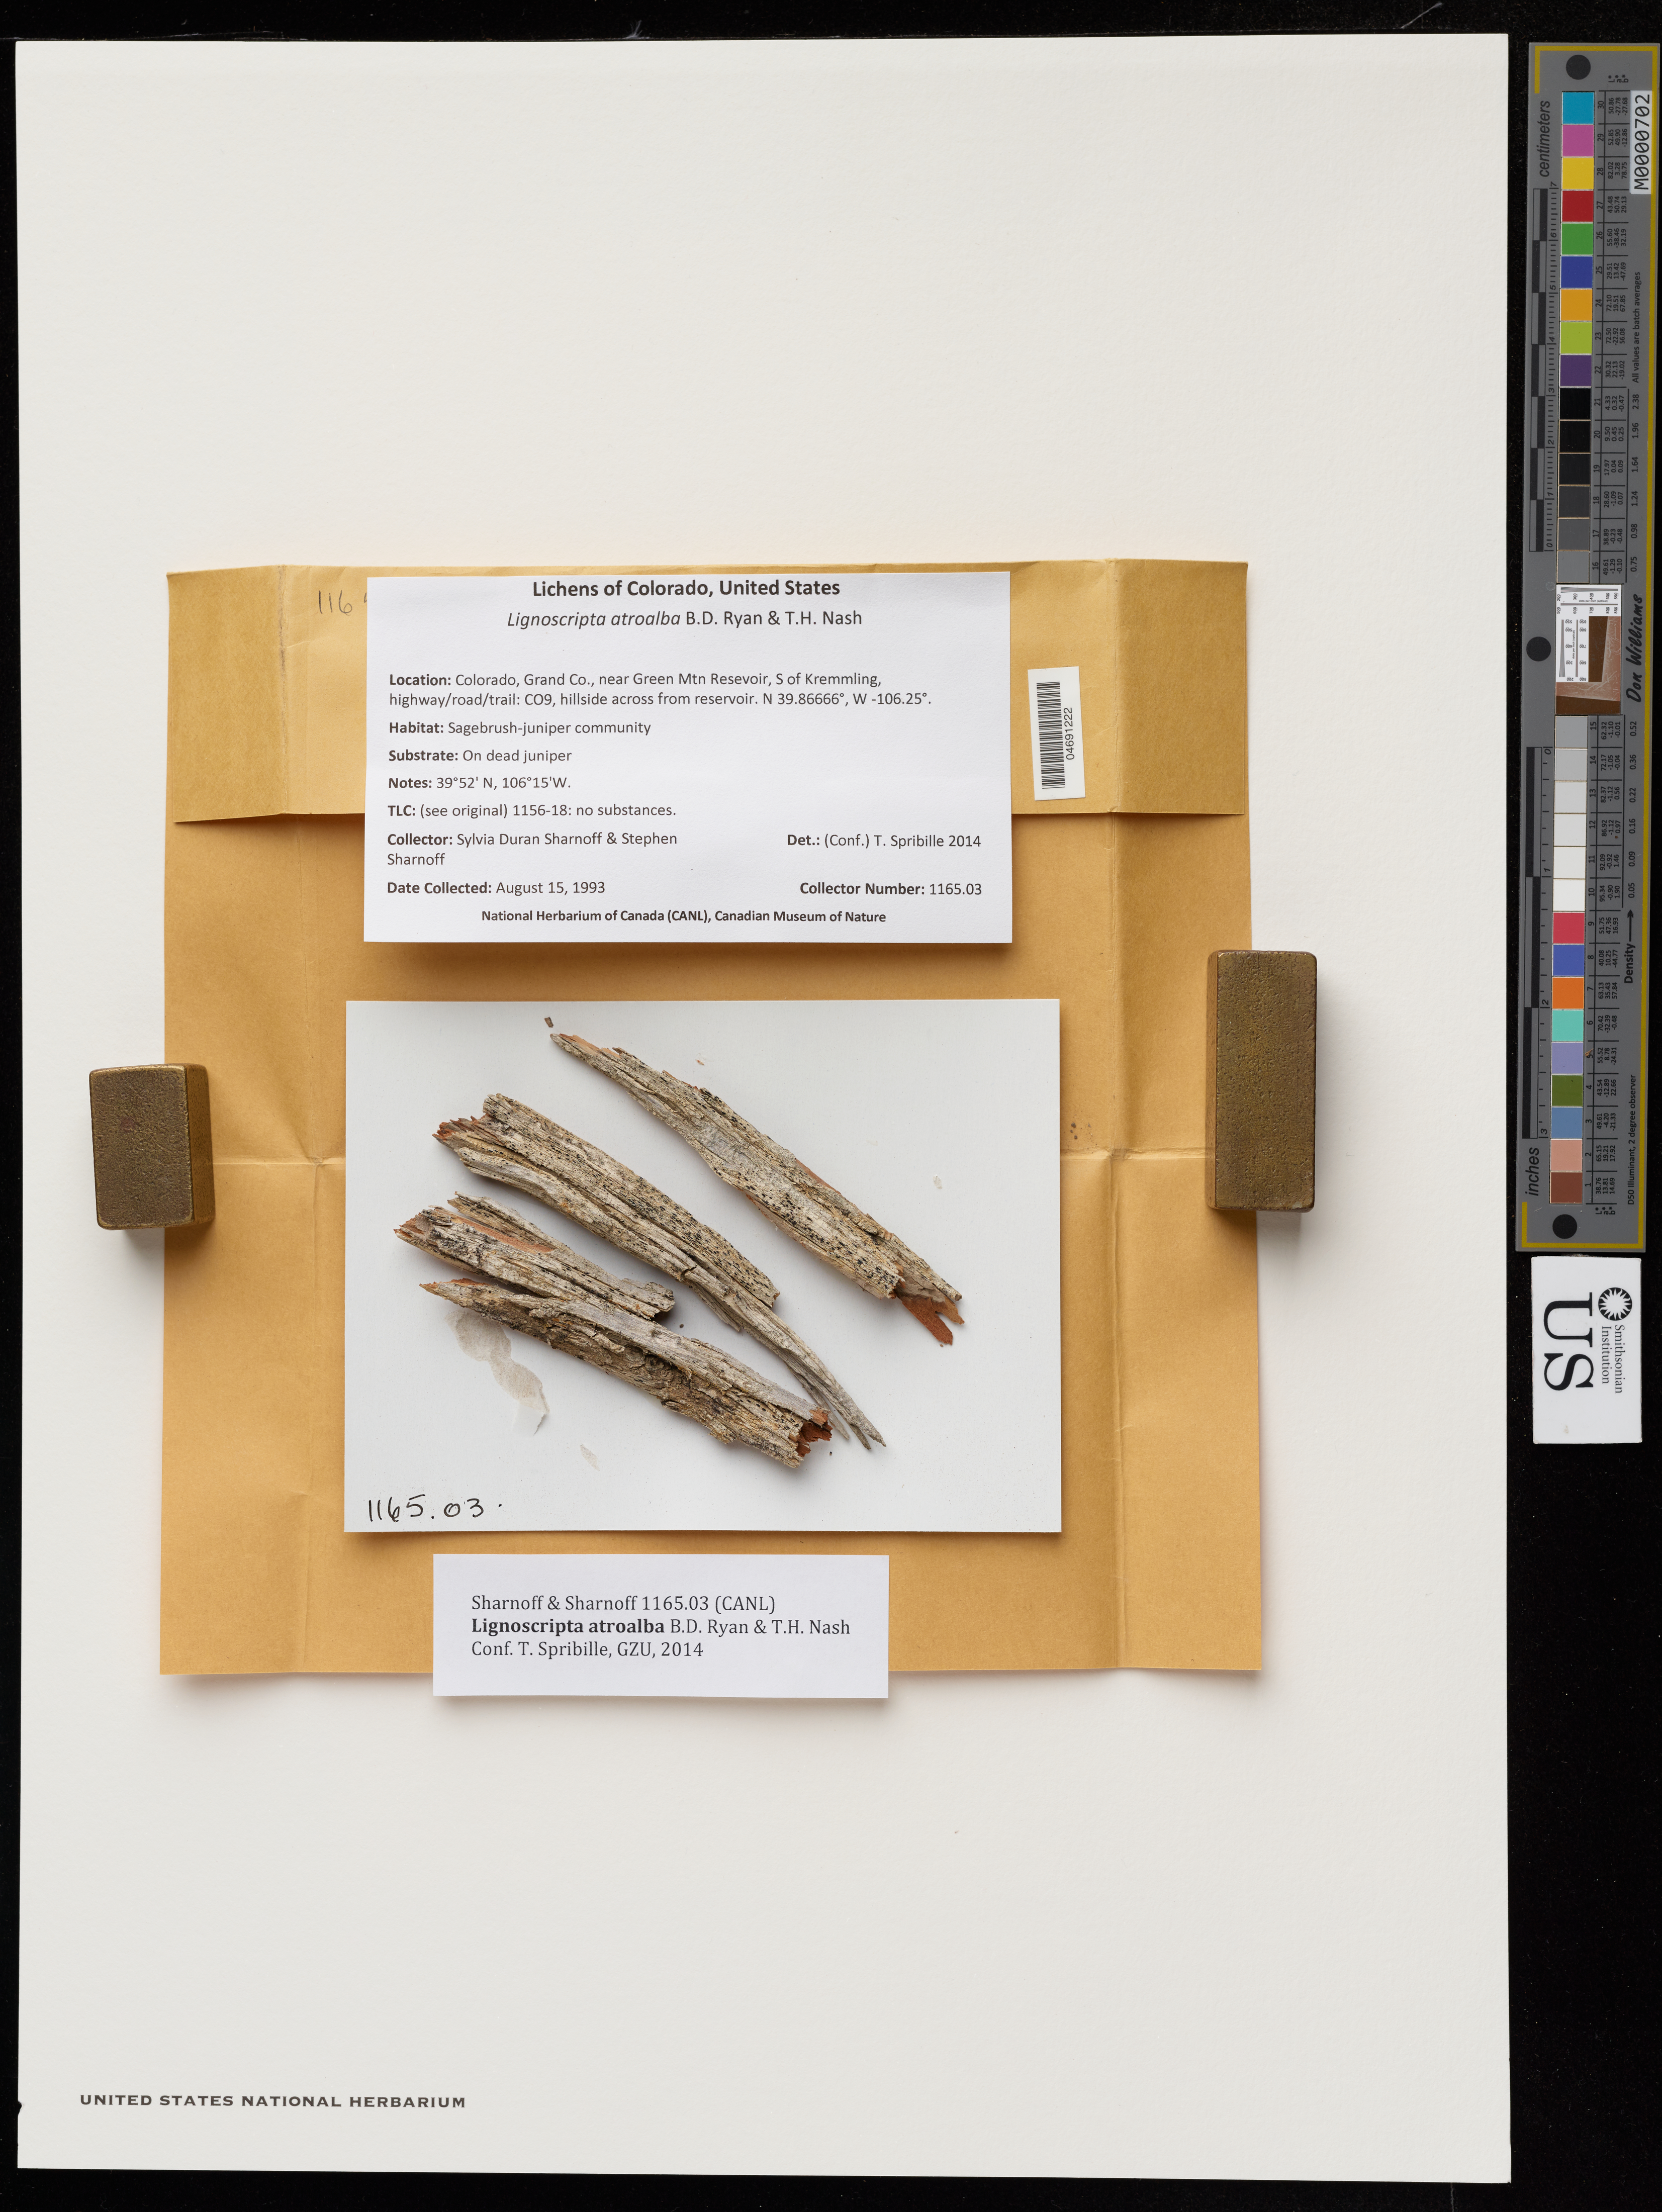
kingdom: Fungi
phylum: Ascomycota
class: Lecanoromycetes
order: Baeomycetales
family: Trapeliaceae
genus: Lignoscripta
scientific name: Lignoscripta atroalba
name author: Ryan & T.H. Nash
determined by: Spribille, T., (UNITED STATES)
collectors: S. Sharnoff & S. Sharnoff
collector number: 1165.03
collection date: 1993-08-15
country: United States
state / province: Colorado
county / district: Grand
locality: near Green Mtn Resvoir, S of Kremmling, highway/road/trail: CO9, hillside across from reservoir.